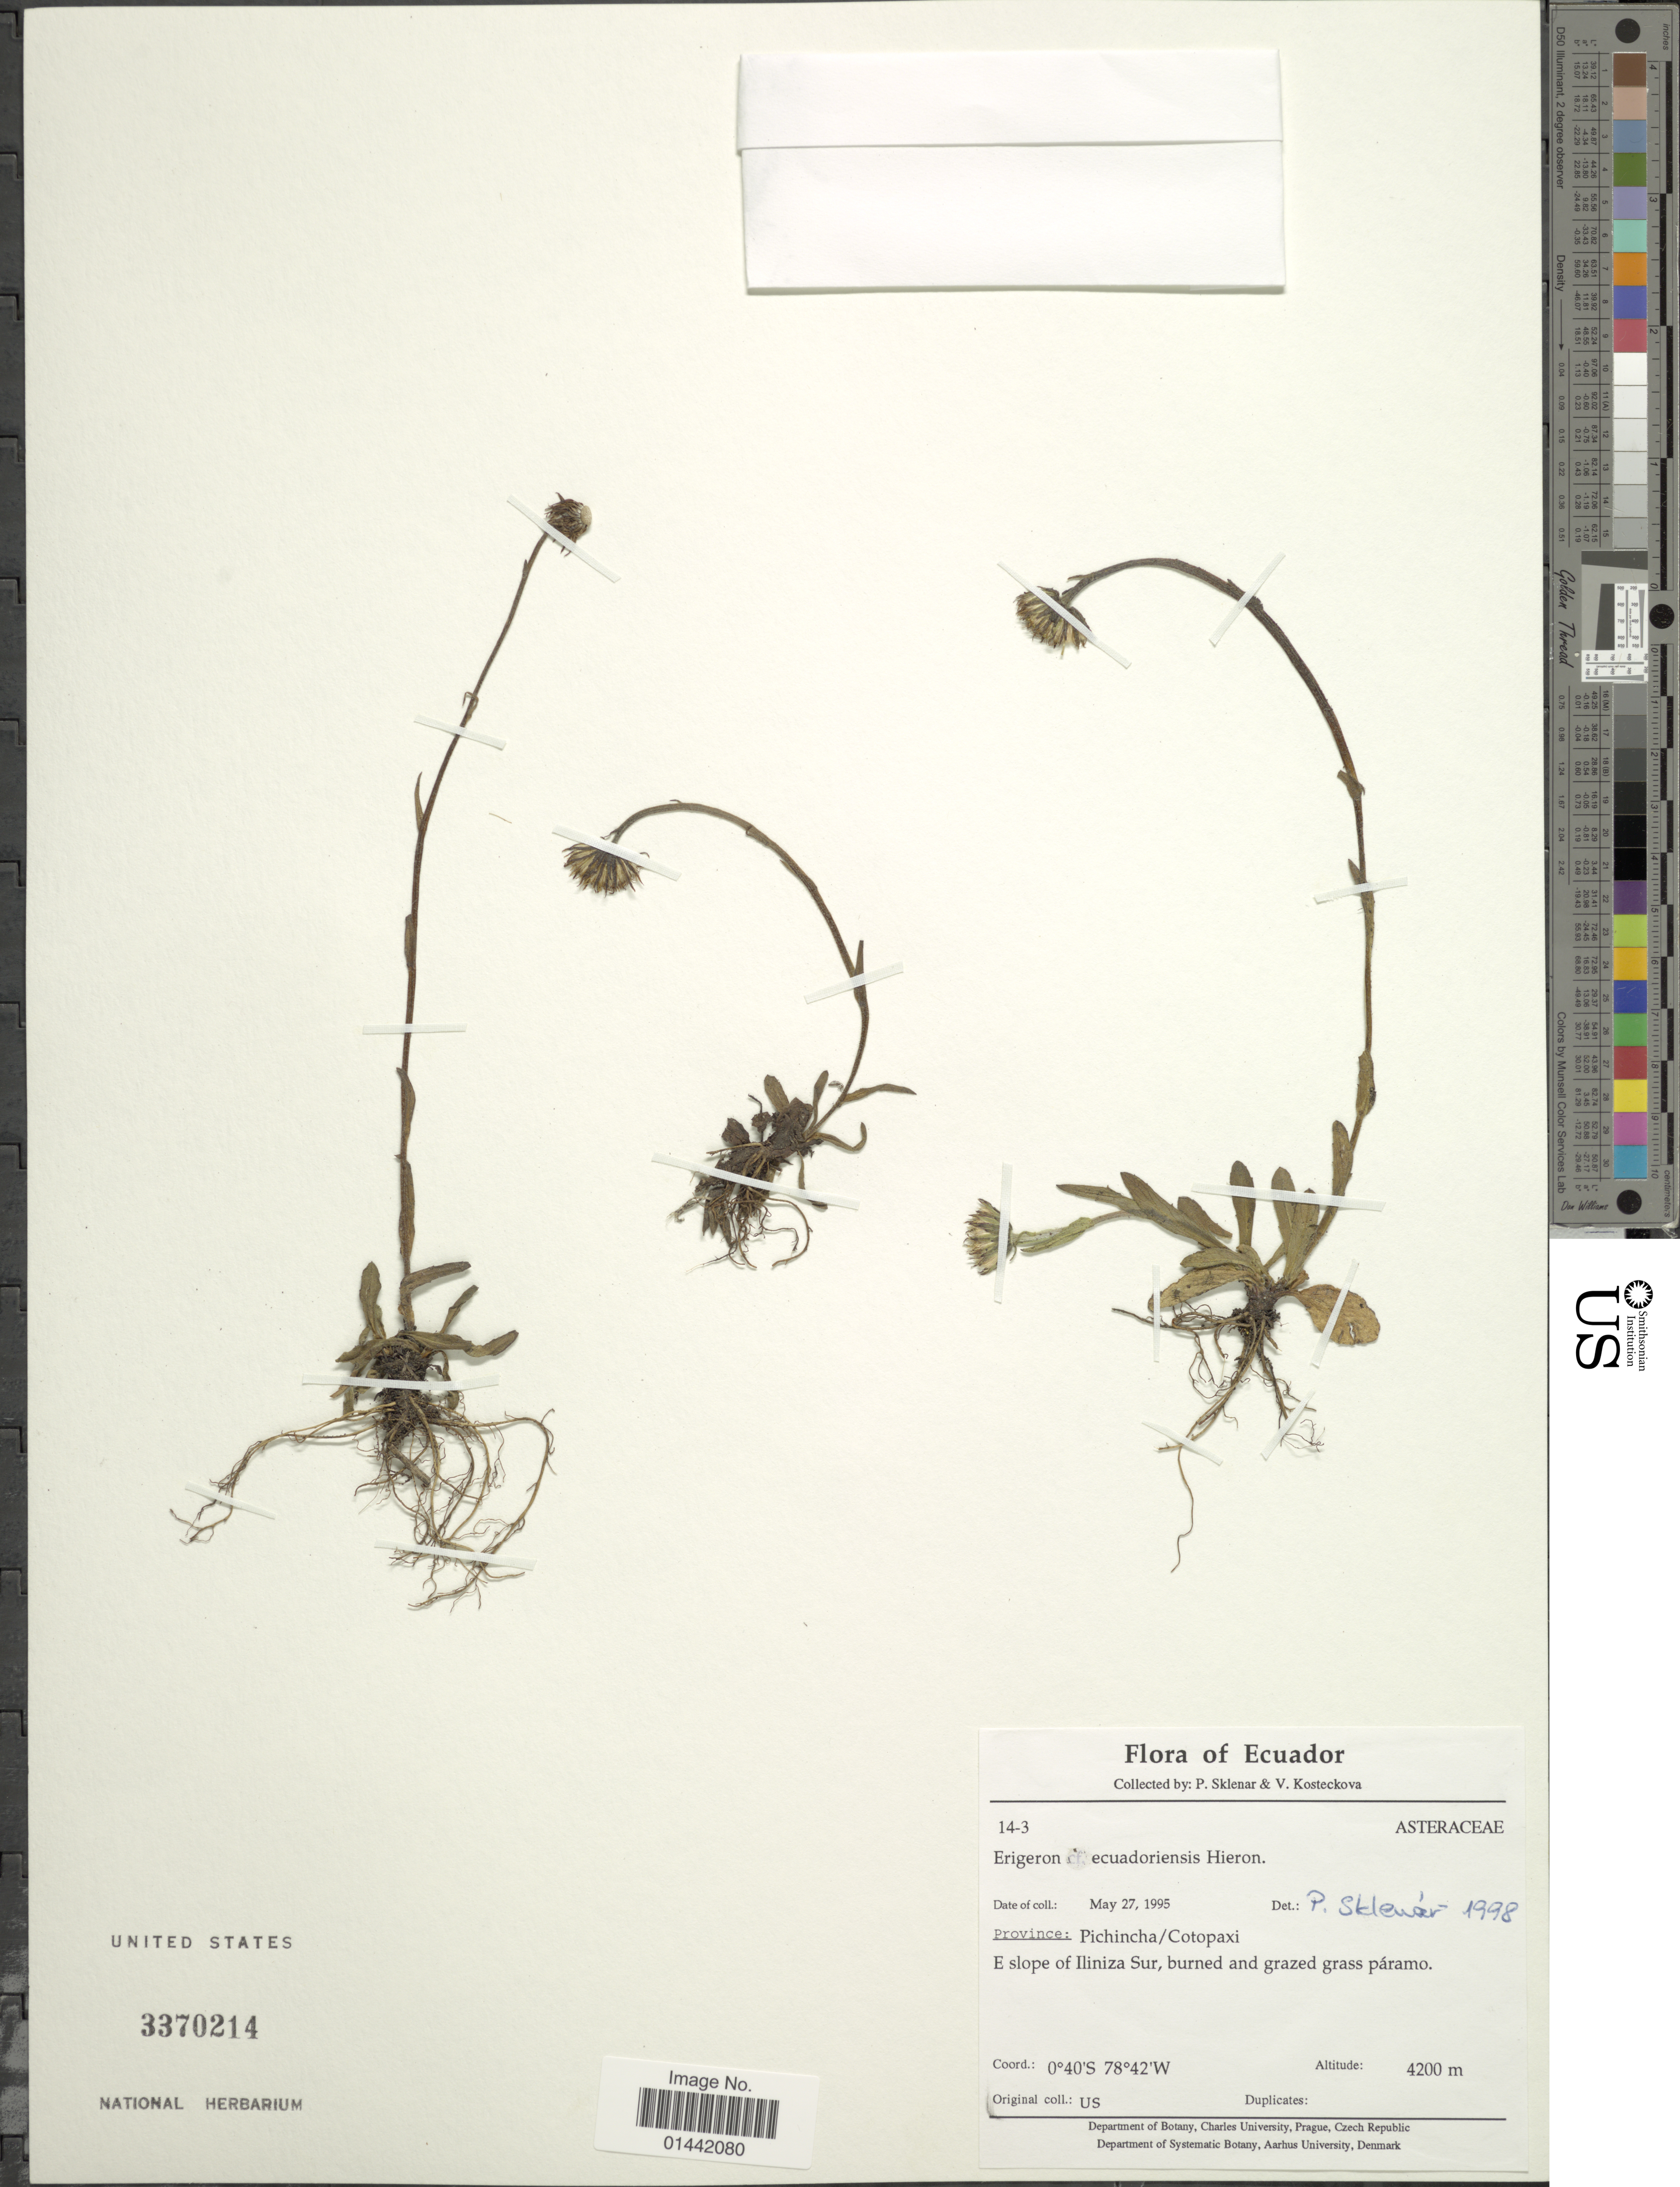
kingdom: Plantae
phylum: Tracheophyta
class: Magnoliopsida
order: Asterales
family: Asteraceae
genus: Erigeron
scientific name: Erigeron ecuadoriensis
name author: Hieron.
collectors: P. Sklenár & V. Kosteckova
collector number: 14-3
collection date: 1995-05-27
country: Ecuador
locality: Pichincha/Cotopaxi, E slope of Iliniza Sur, burned and grazed grass páramo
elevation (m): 4200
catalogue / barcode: US 3370214